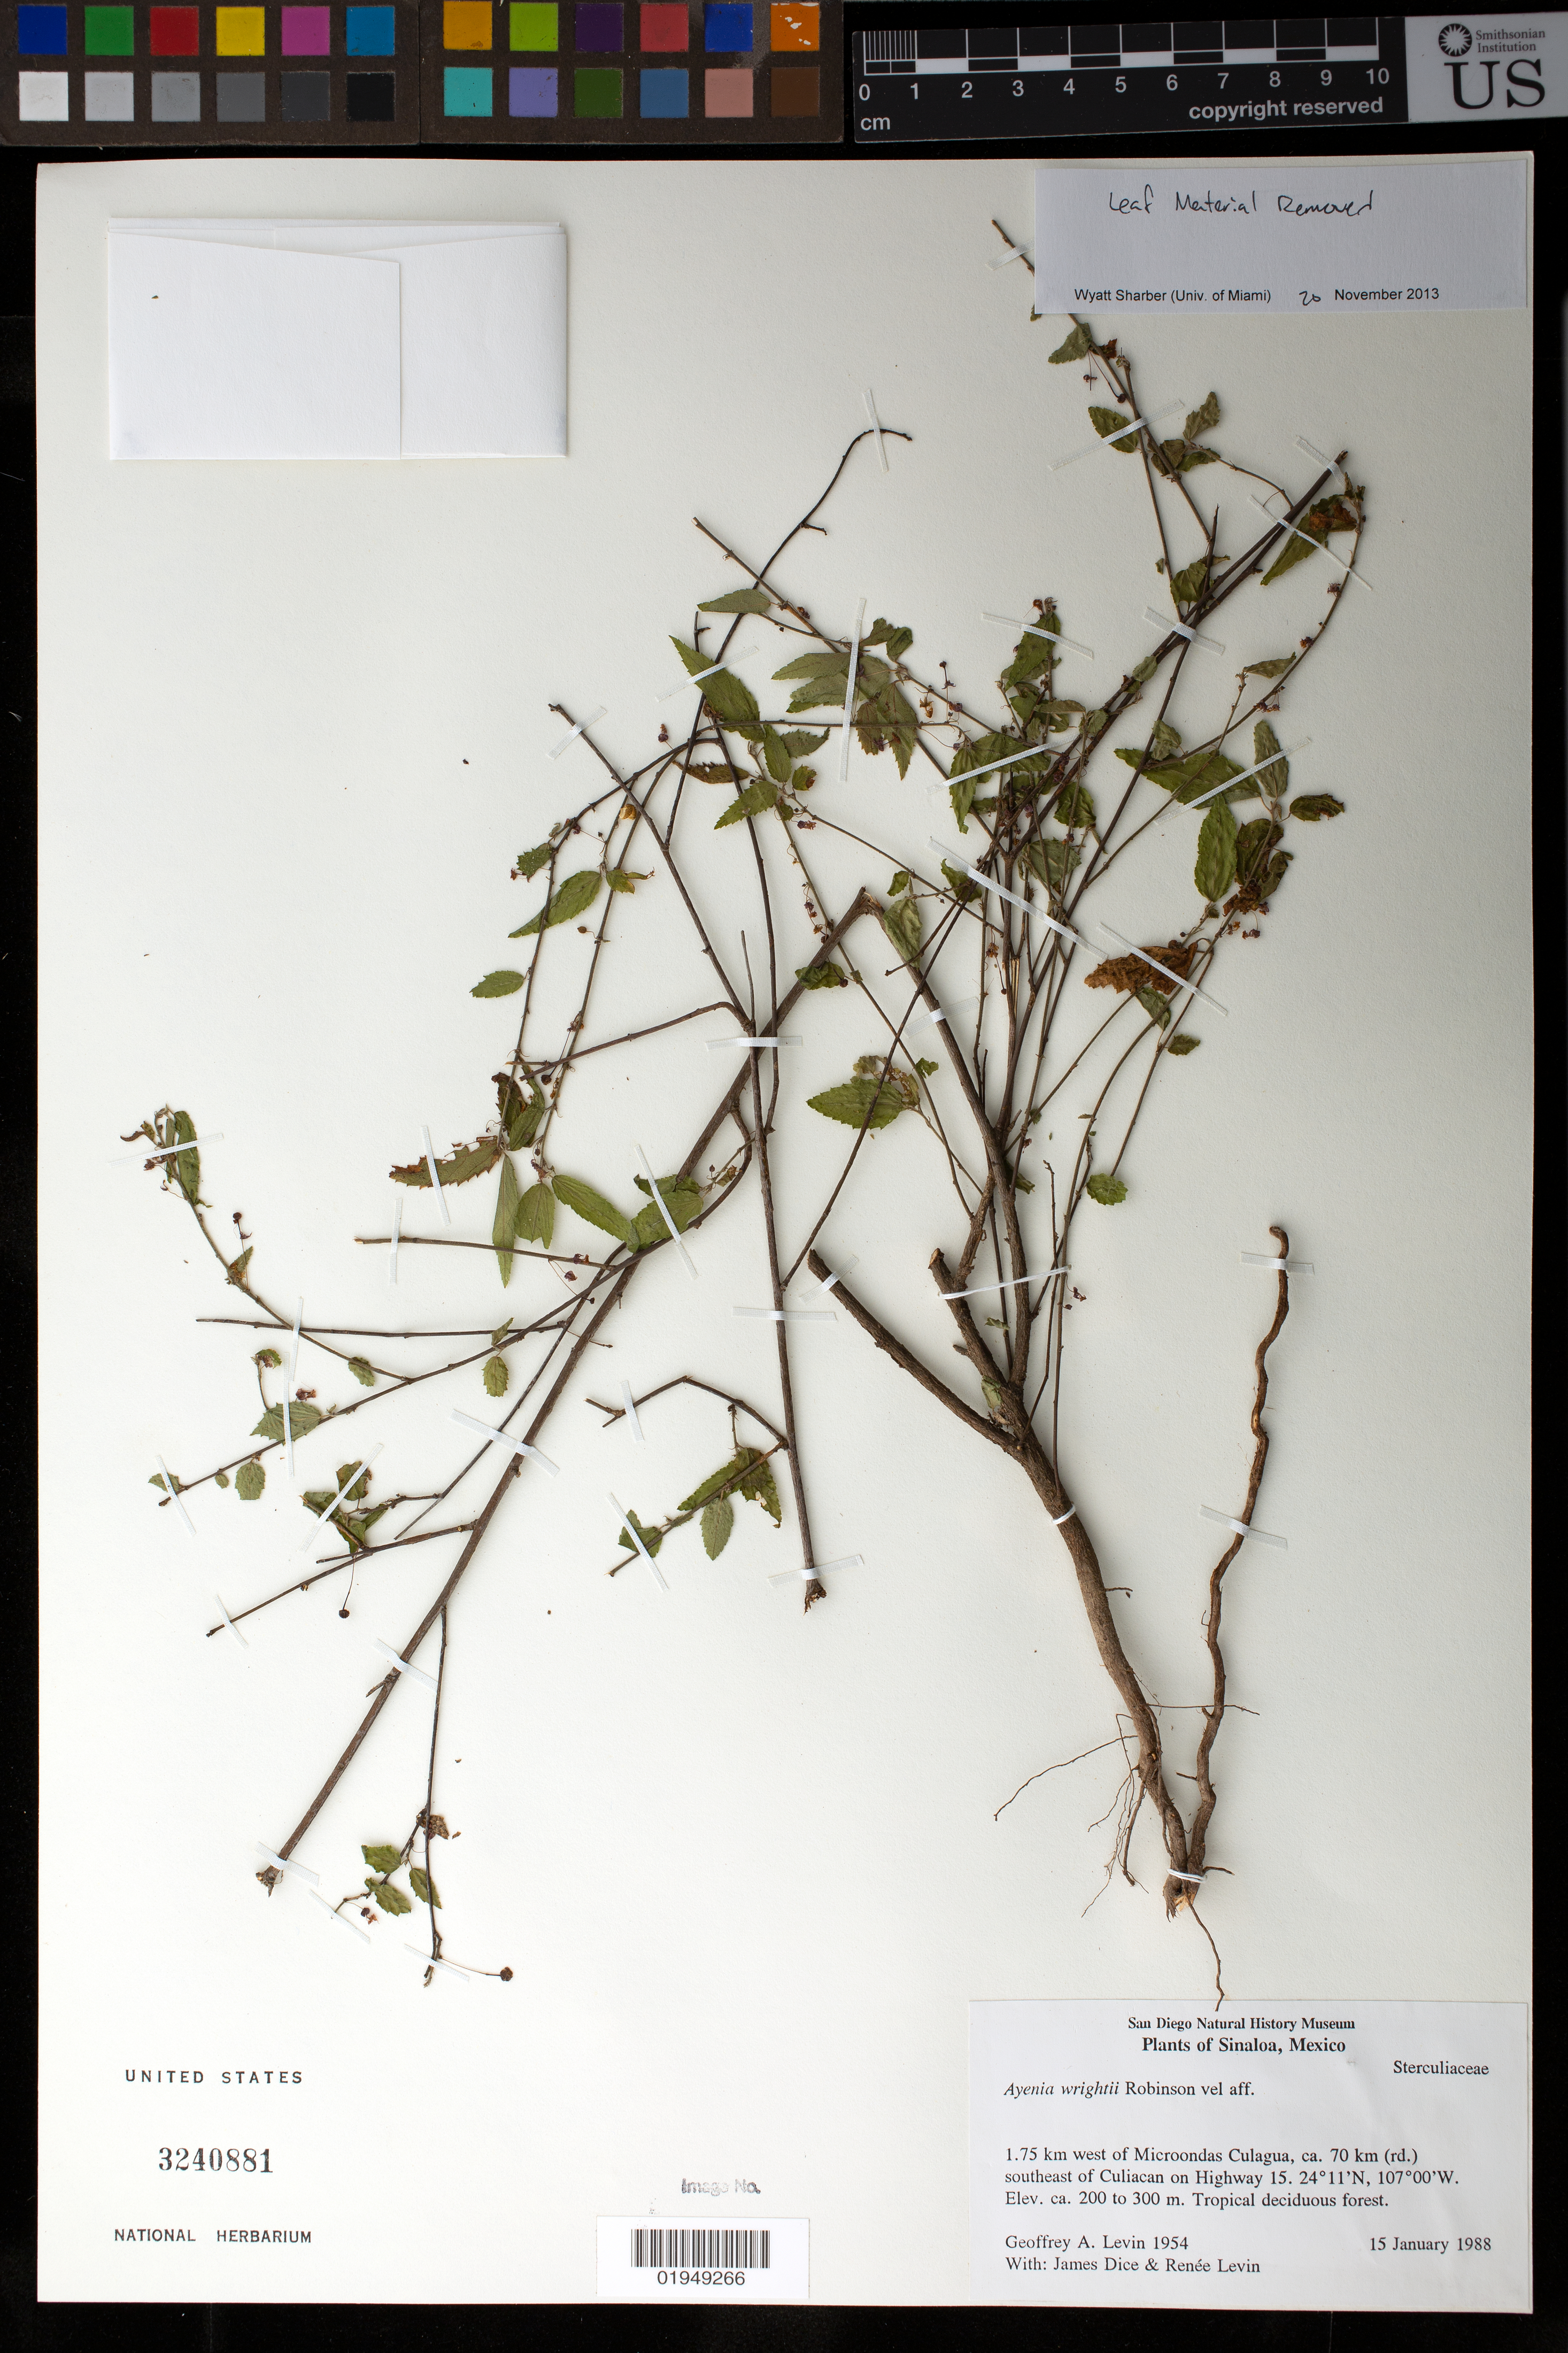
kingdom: Plantae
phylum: Tracheophyta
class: Magnoliopsida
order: Malvales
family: Malvaceae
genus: Ayenia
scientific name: Ayenia wrightii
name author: B.L. Rob.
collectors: G. Levin, J. Dice & R. Levin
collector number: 1954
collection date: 1988-01-15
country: Mexico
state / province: Sinaloa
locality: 1.75 km west of Microodas Culagua, ca. 70 km (road) southeast of Culiacan on Highway 15.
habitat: Tropical deciduous forest.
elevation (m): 200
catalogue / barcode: US 3240881